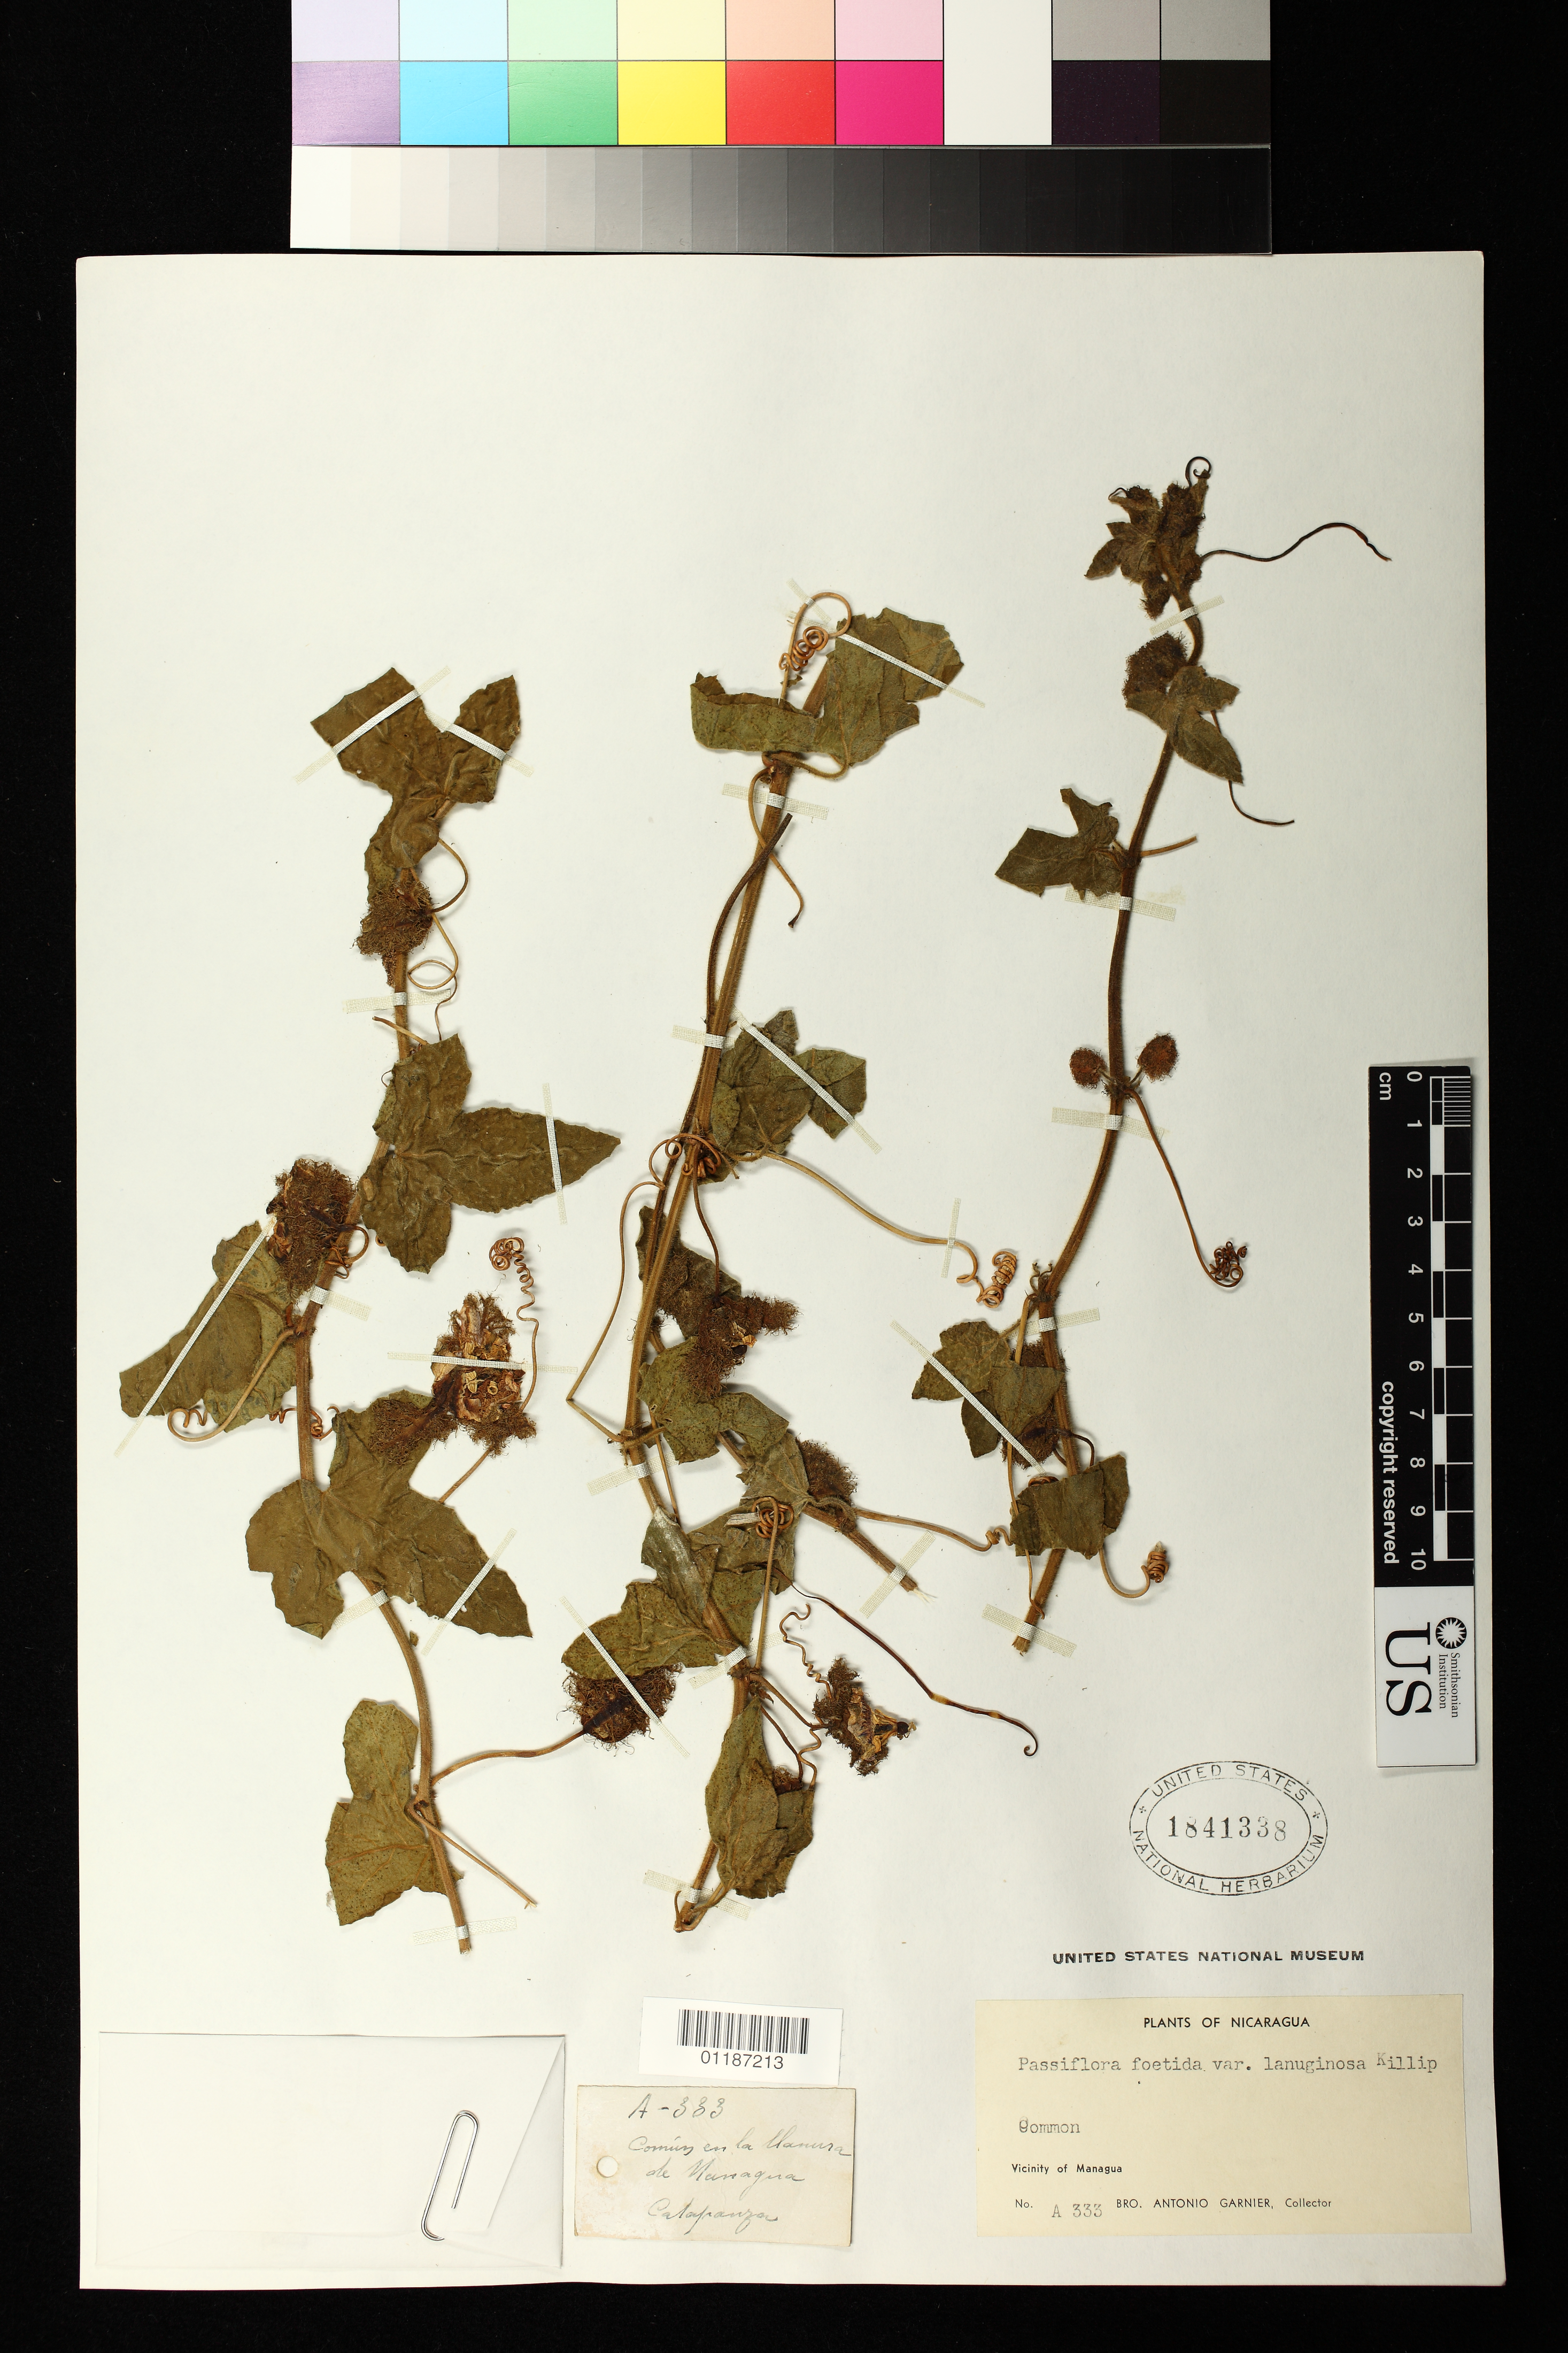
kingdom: Plantae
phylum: Tracheophyta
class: Magnoliopsida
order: Malpighiales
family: Passifloraceae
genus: Passiflora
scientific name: Passiflora foetida var. lanuginosa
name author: Killip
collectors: Bro. A. Garnier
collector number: A333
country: Nicaragua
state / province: Managua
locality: Vicinity of Managua.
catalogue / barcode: US 1841338